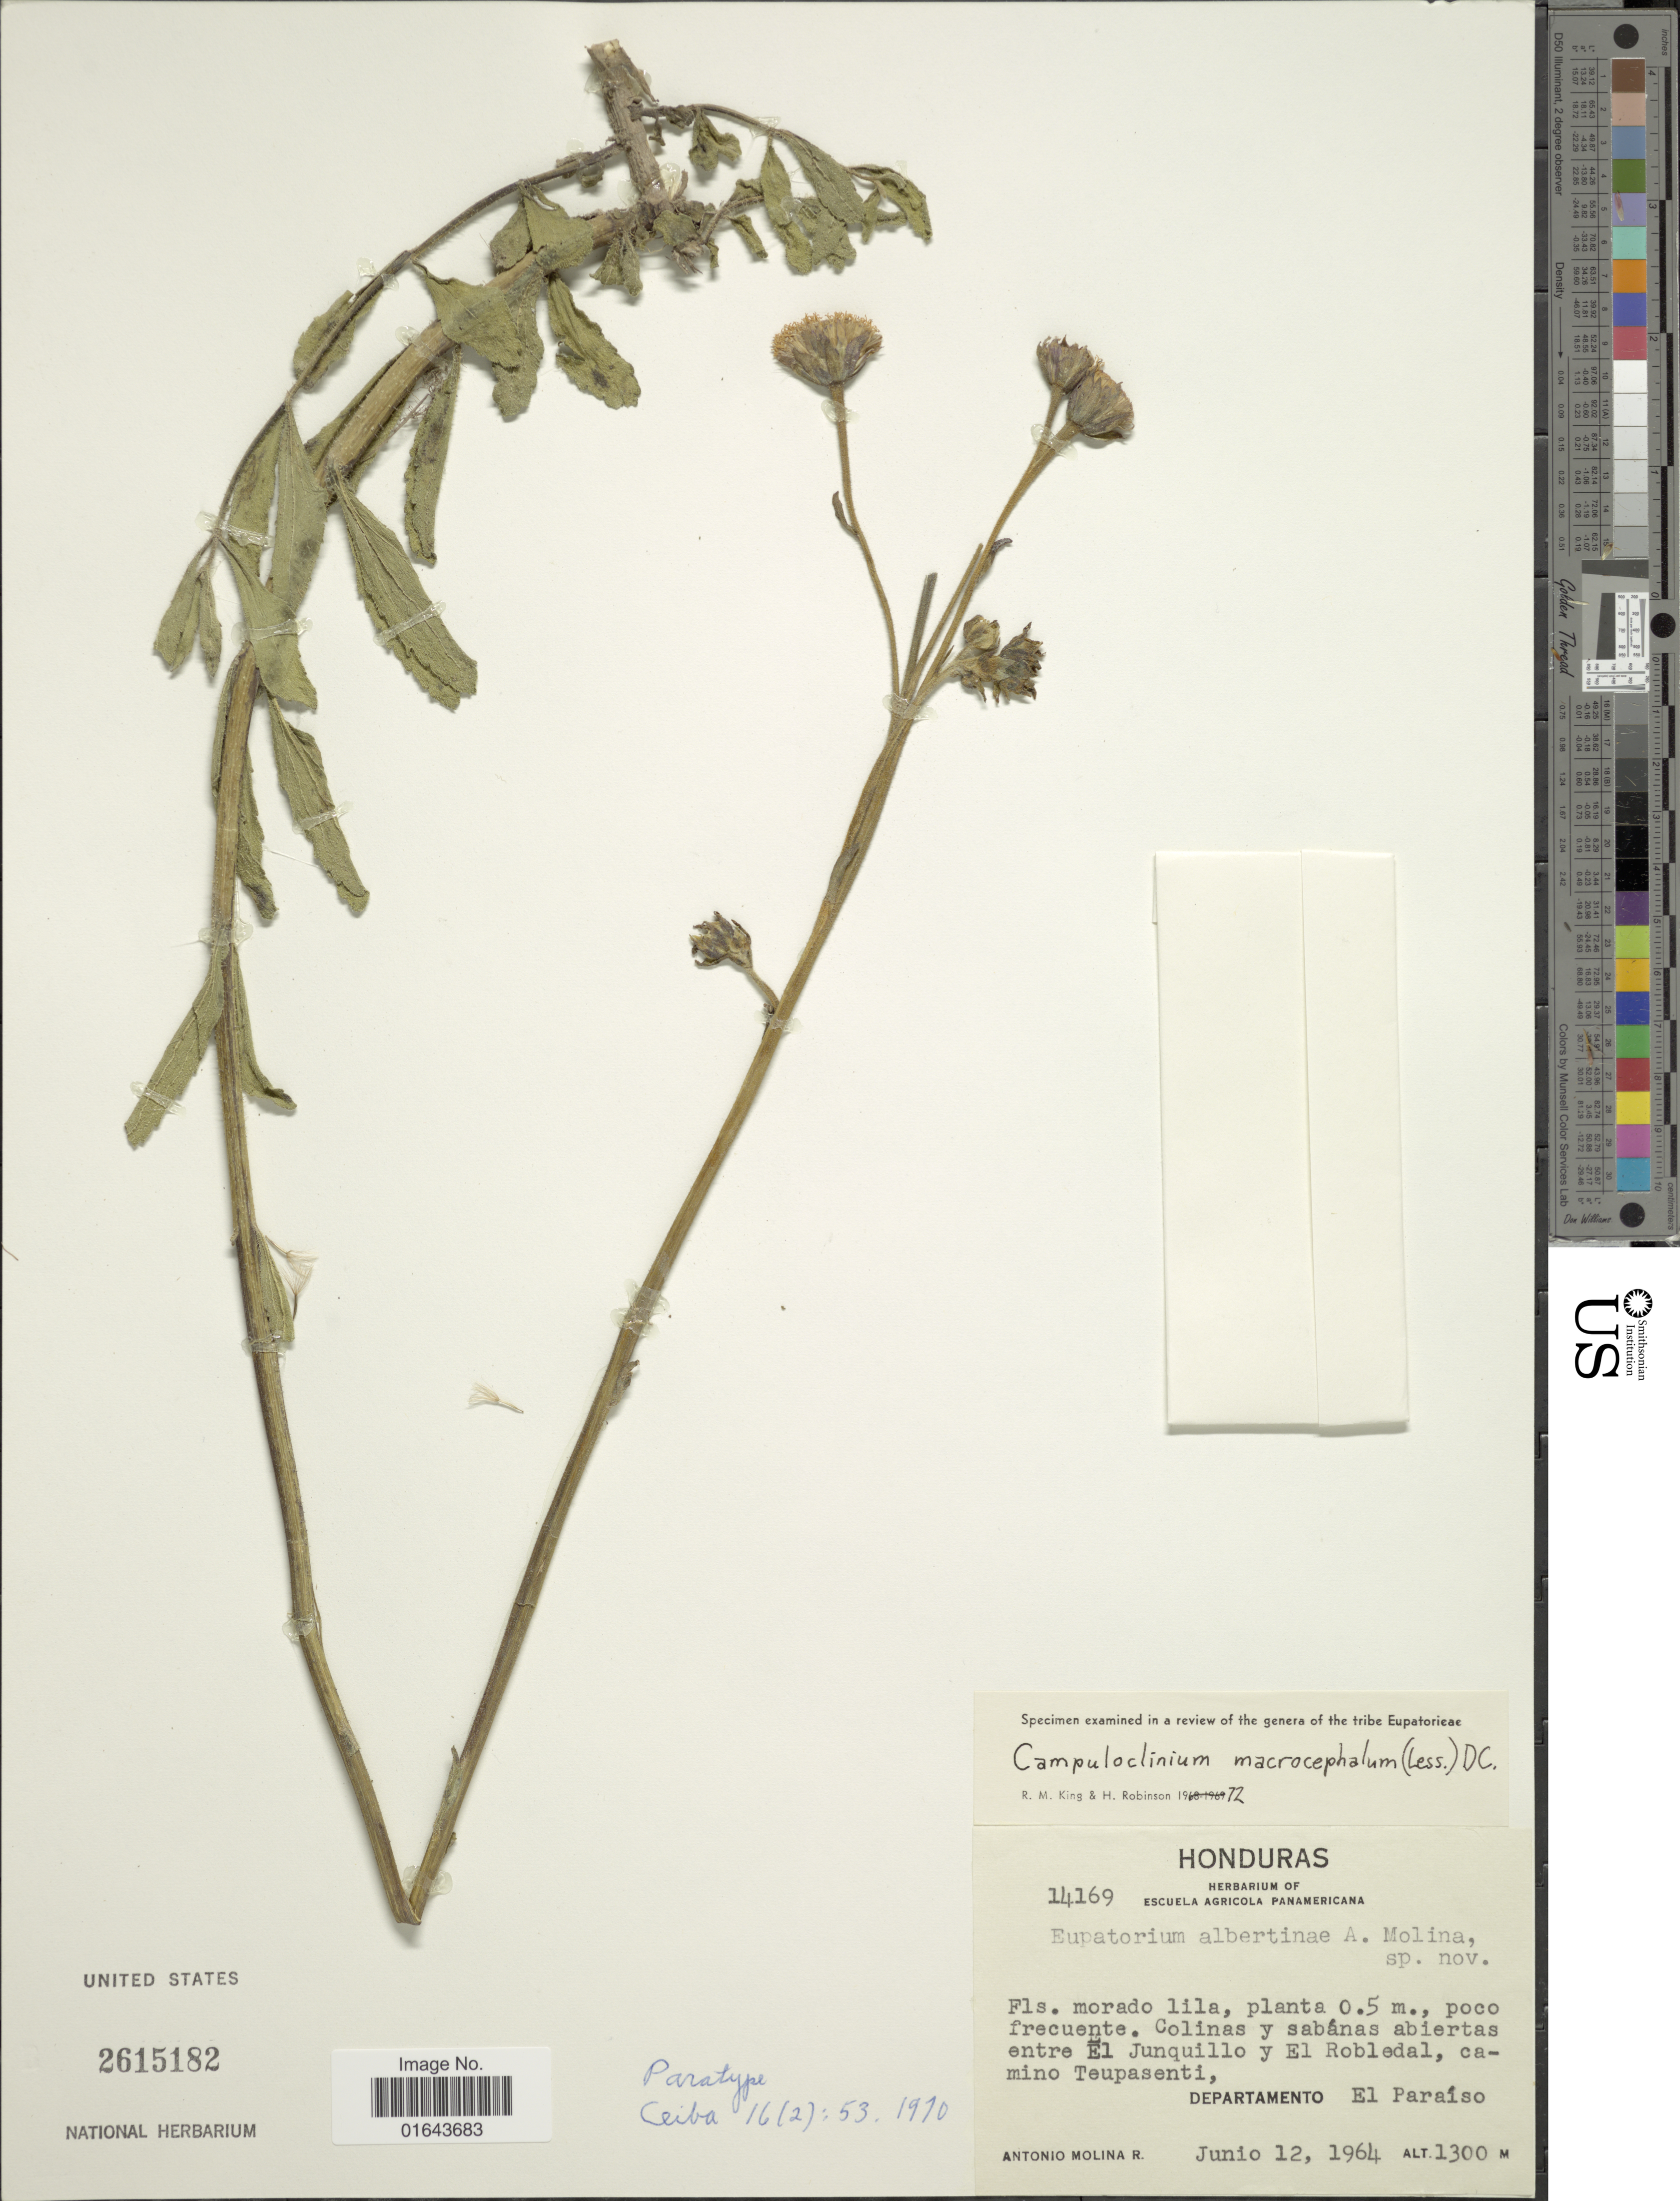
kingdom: Plantae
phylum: Tracheophyta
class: Magnoliopsida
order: Asterales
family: Asteraceae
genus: Campuloclinium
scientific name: Campuloclinium macrocephalum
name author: (Less.) DC.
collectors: A. Molina R.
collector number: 14169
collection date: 1964-06-12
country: Honduras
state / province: El Paraíso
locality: Colinas y sabánas abiertas entre El Junquillo y El Robledal, camino Teupasenti, Departamento El Paraíso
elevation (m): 1300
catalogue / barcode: US 2615182